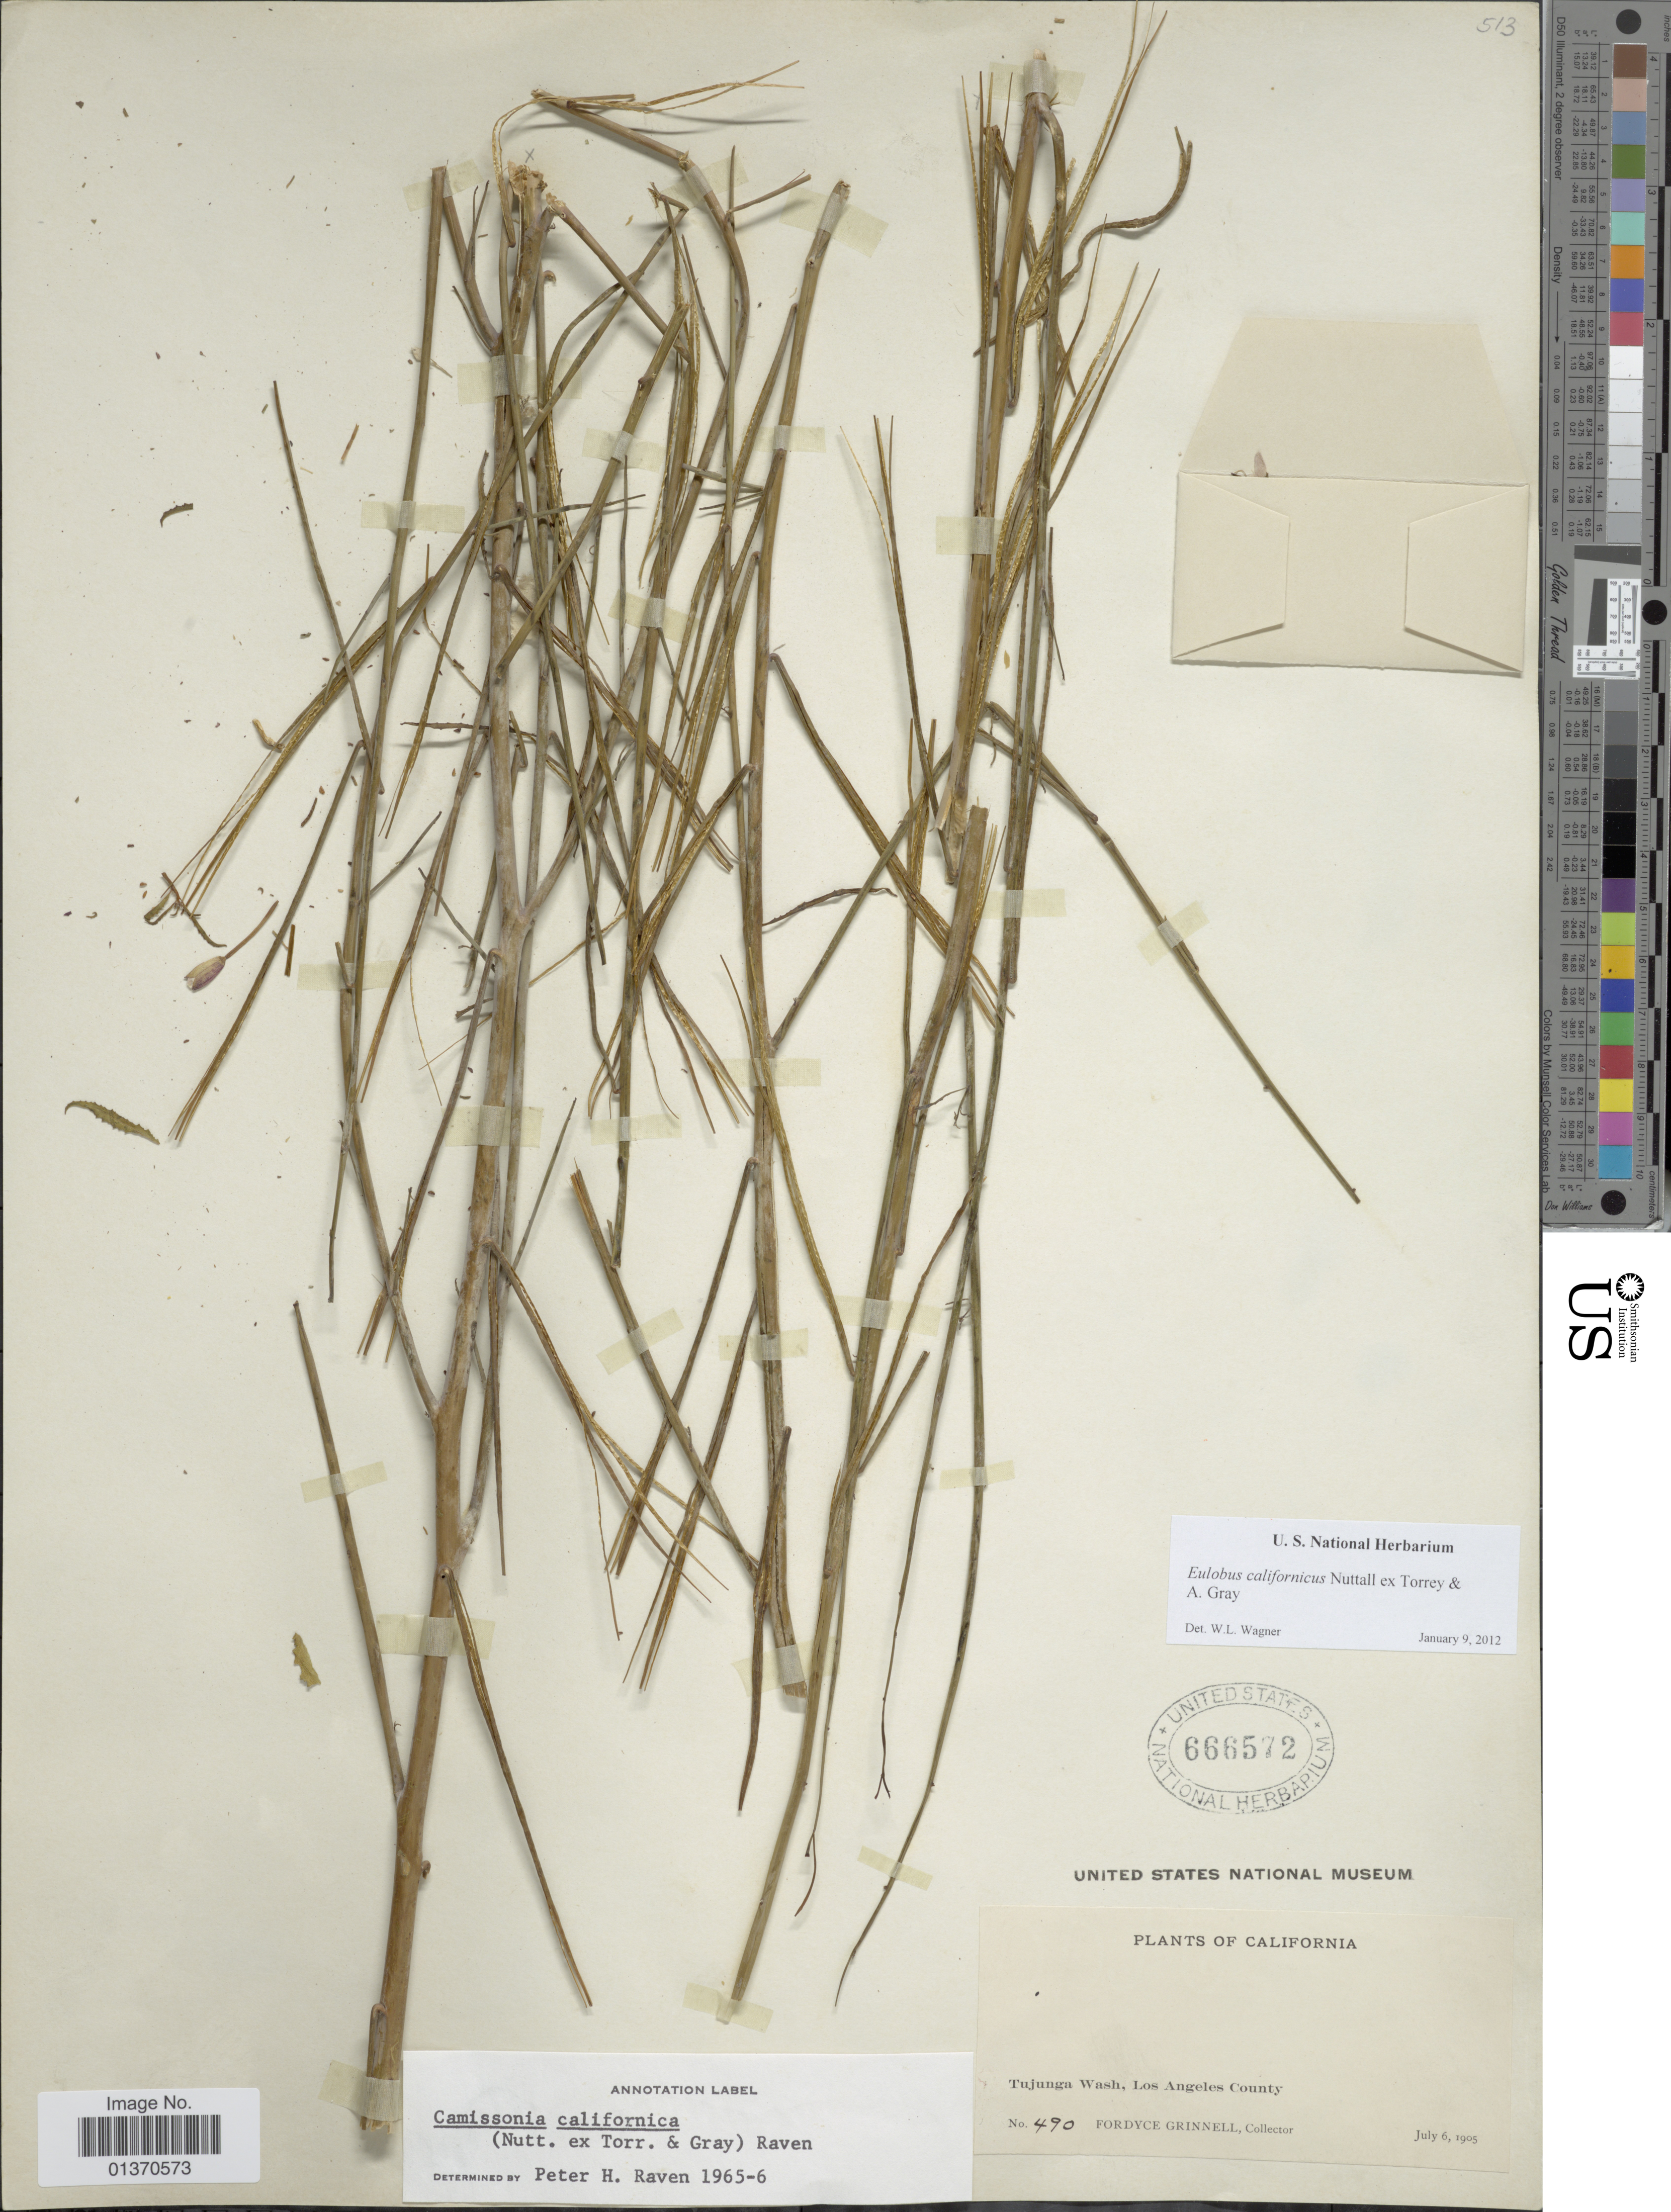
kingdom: Plantae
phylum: Tracheophyta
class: Magnoliopsida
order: Myrtales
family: Onagraceae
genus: Eulobus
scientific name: Eulobus californicus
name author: Nutt. ex Torr. & A. Gray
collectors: F. Grinnell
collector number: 490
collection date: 1905-07-06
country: United States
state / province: California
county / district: Los Angeles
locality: Tujunga Wash, Los Angeles County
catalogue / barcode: US 666572